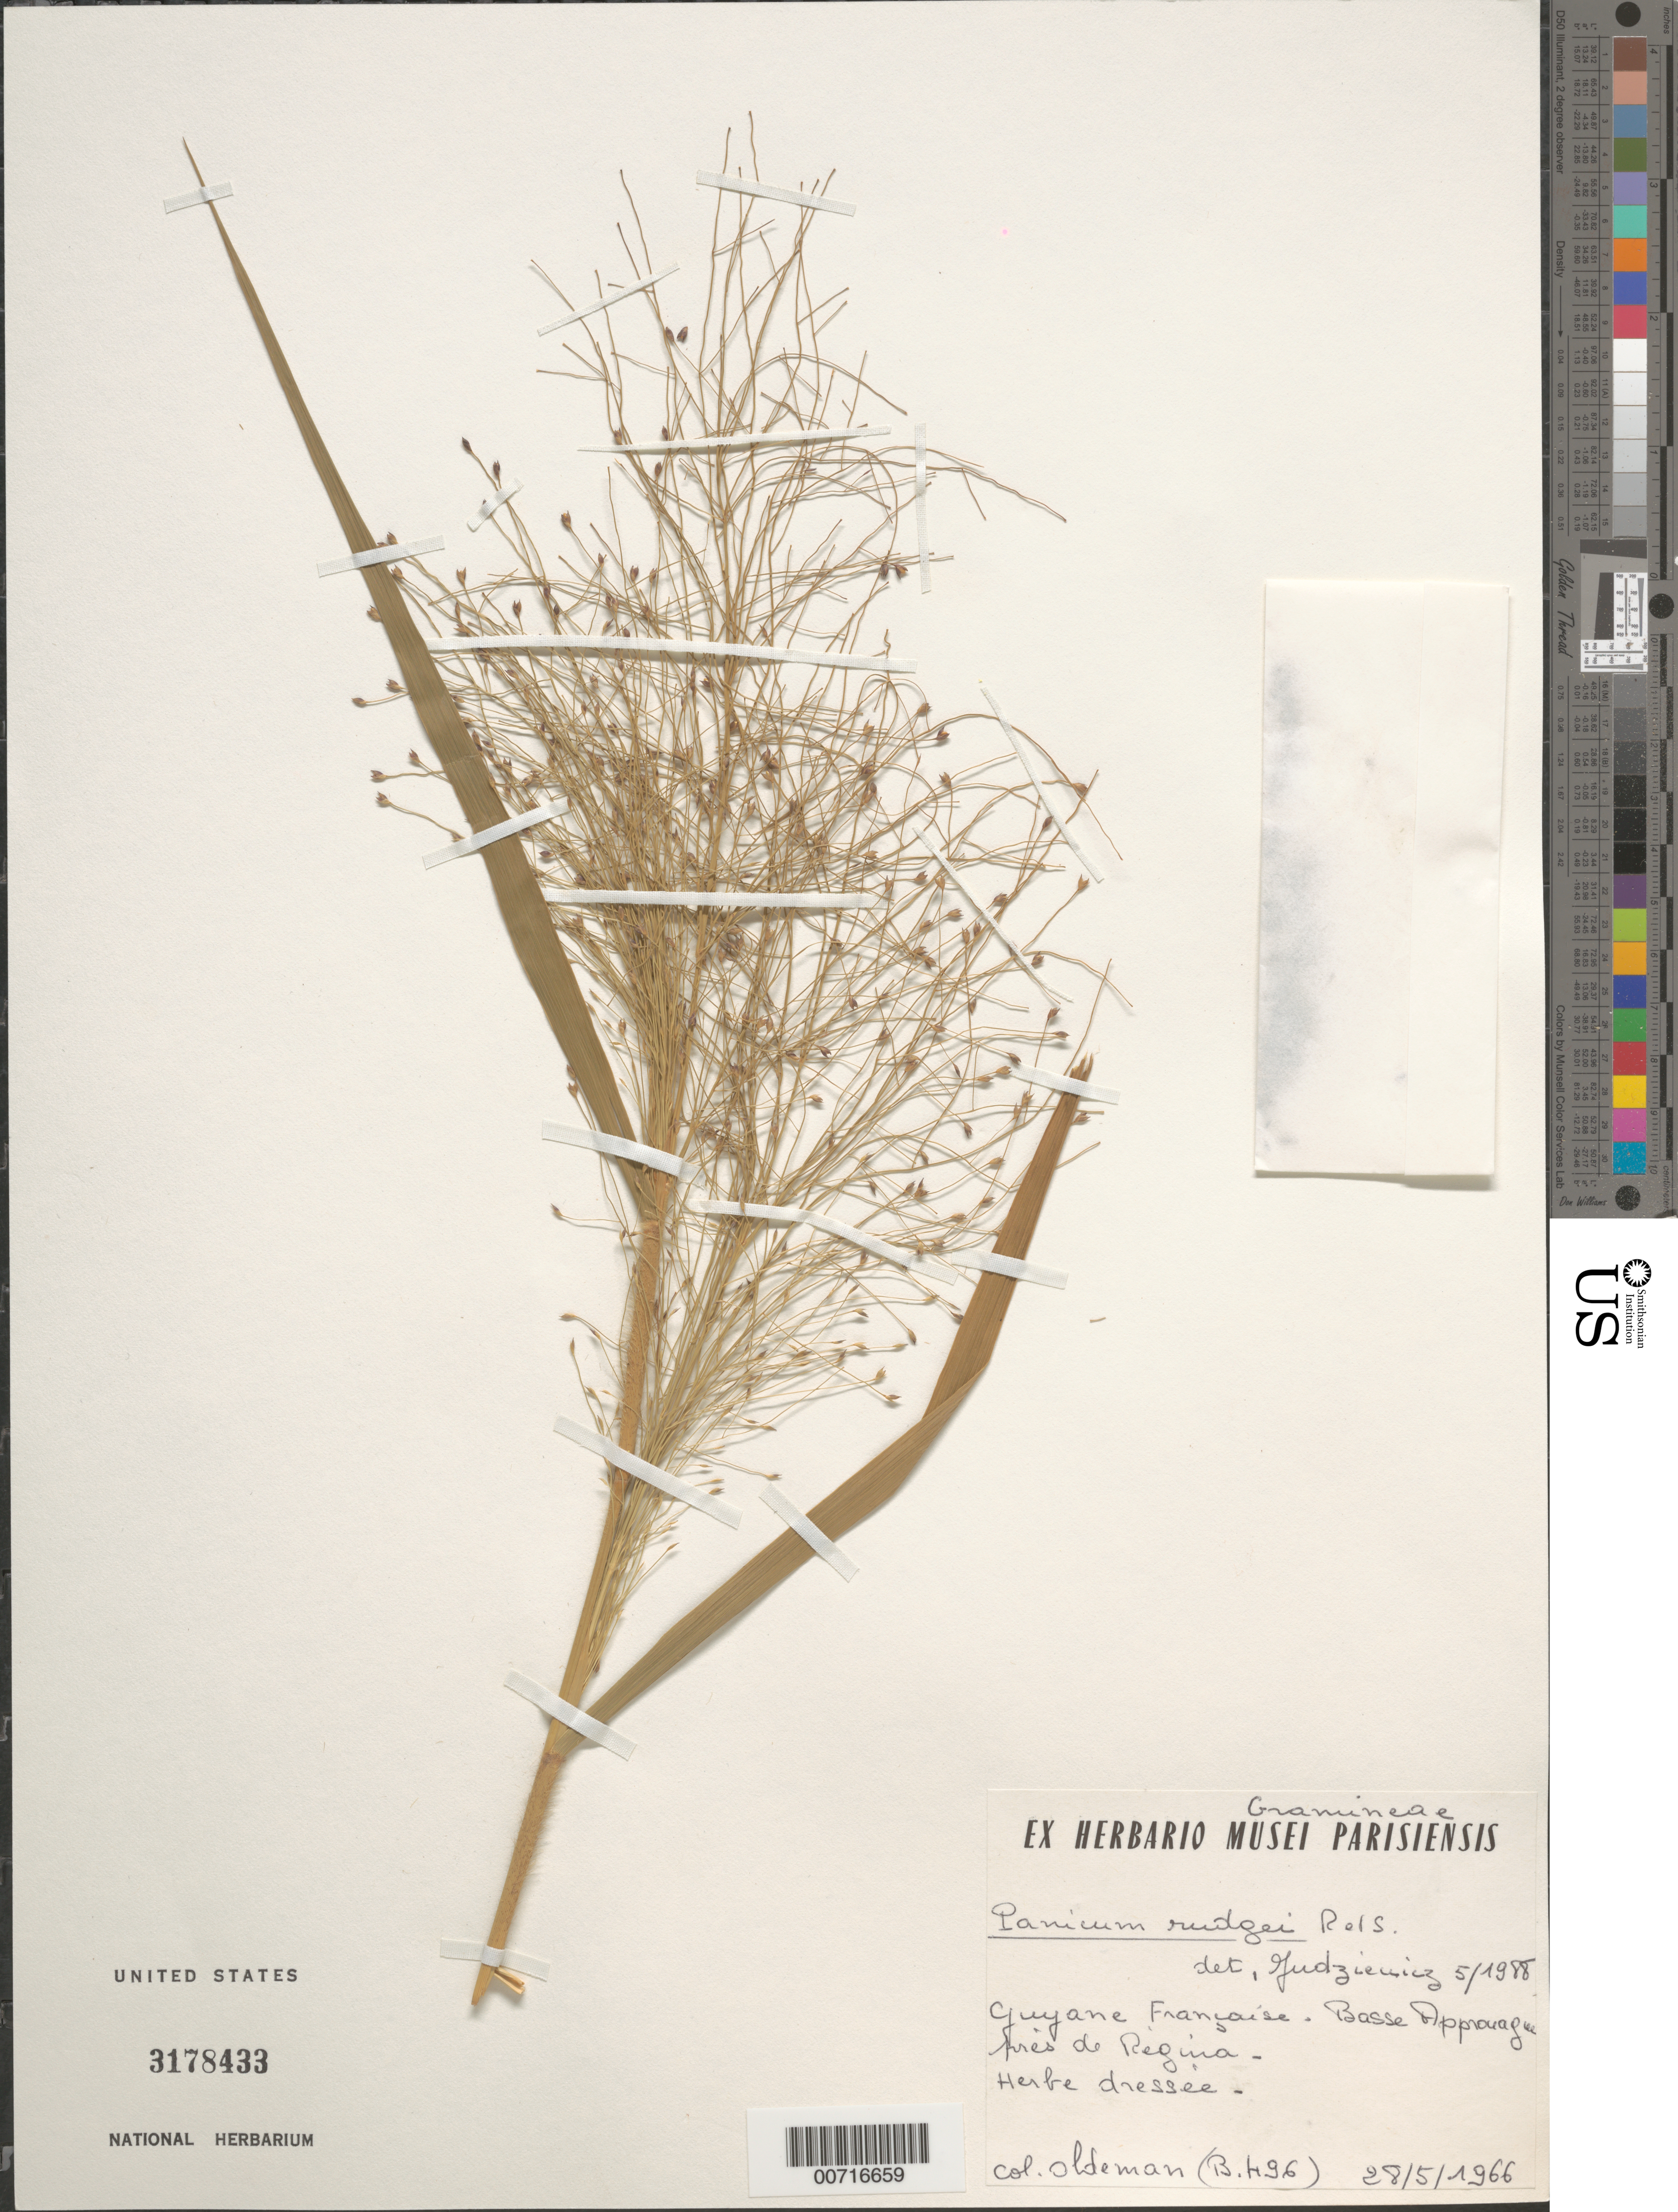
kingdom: Plantae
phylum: Tracheophyta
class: Liliopsida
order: Poales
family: Poaceae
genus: Panicum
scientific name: Panicum rudgei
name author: Roem. & Schult.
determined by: Judziewicz, E. J.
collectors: R. Oldeman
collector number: B 496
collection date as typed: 25-May-66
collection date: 1966-05-25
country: French Guiana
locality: Basse Approuague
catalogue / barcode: US 3178433